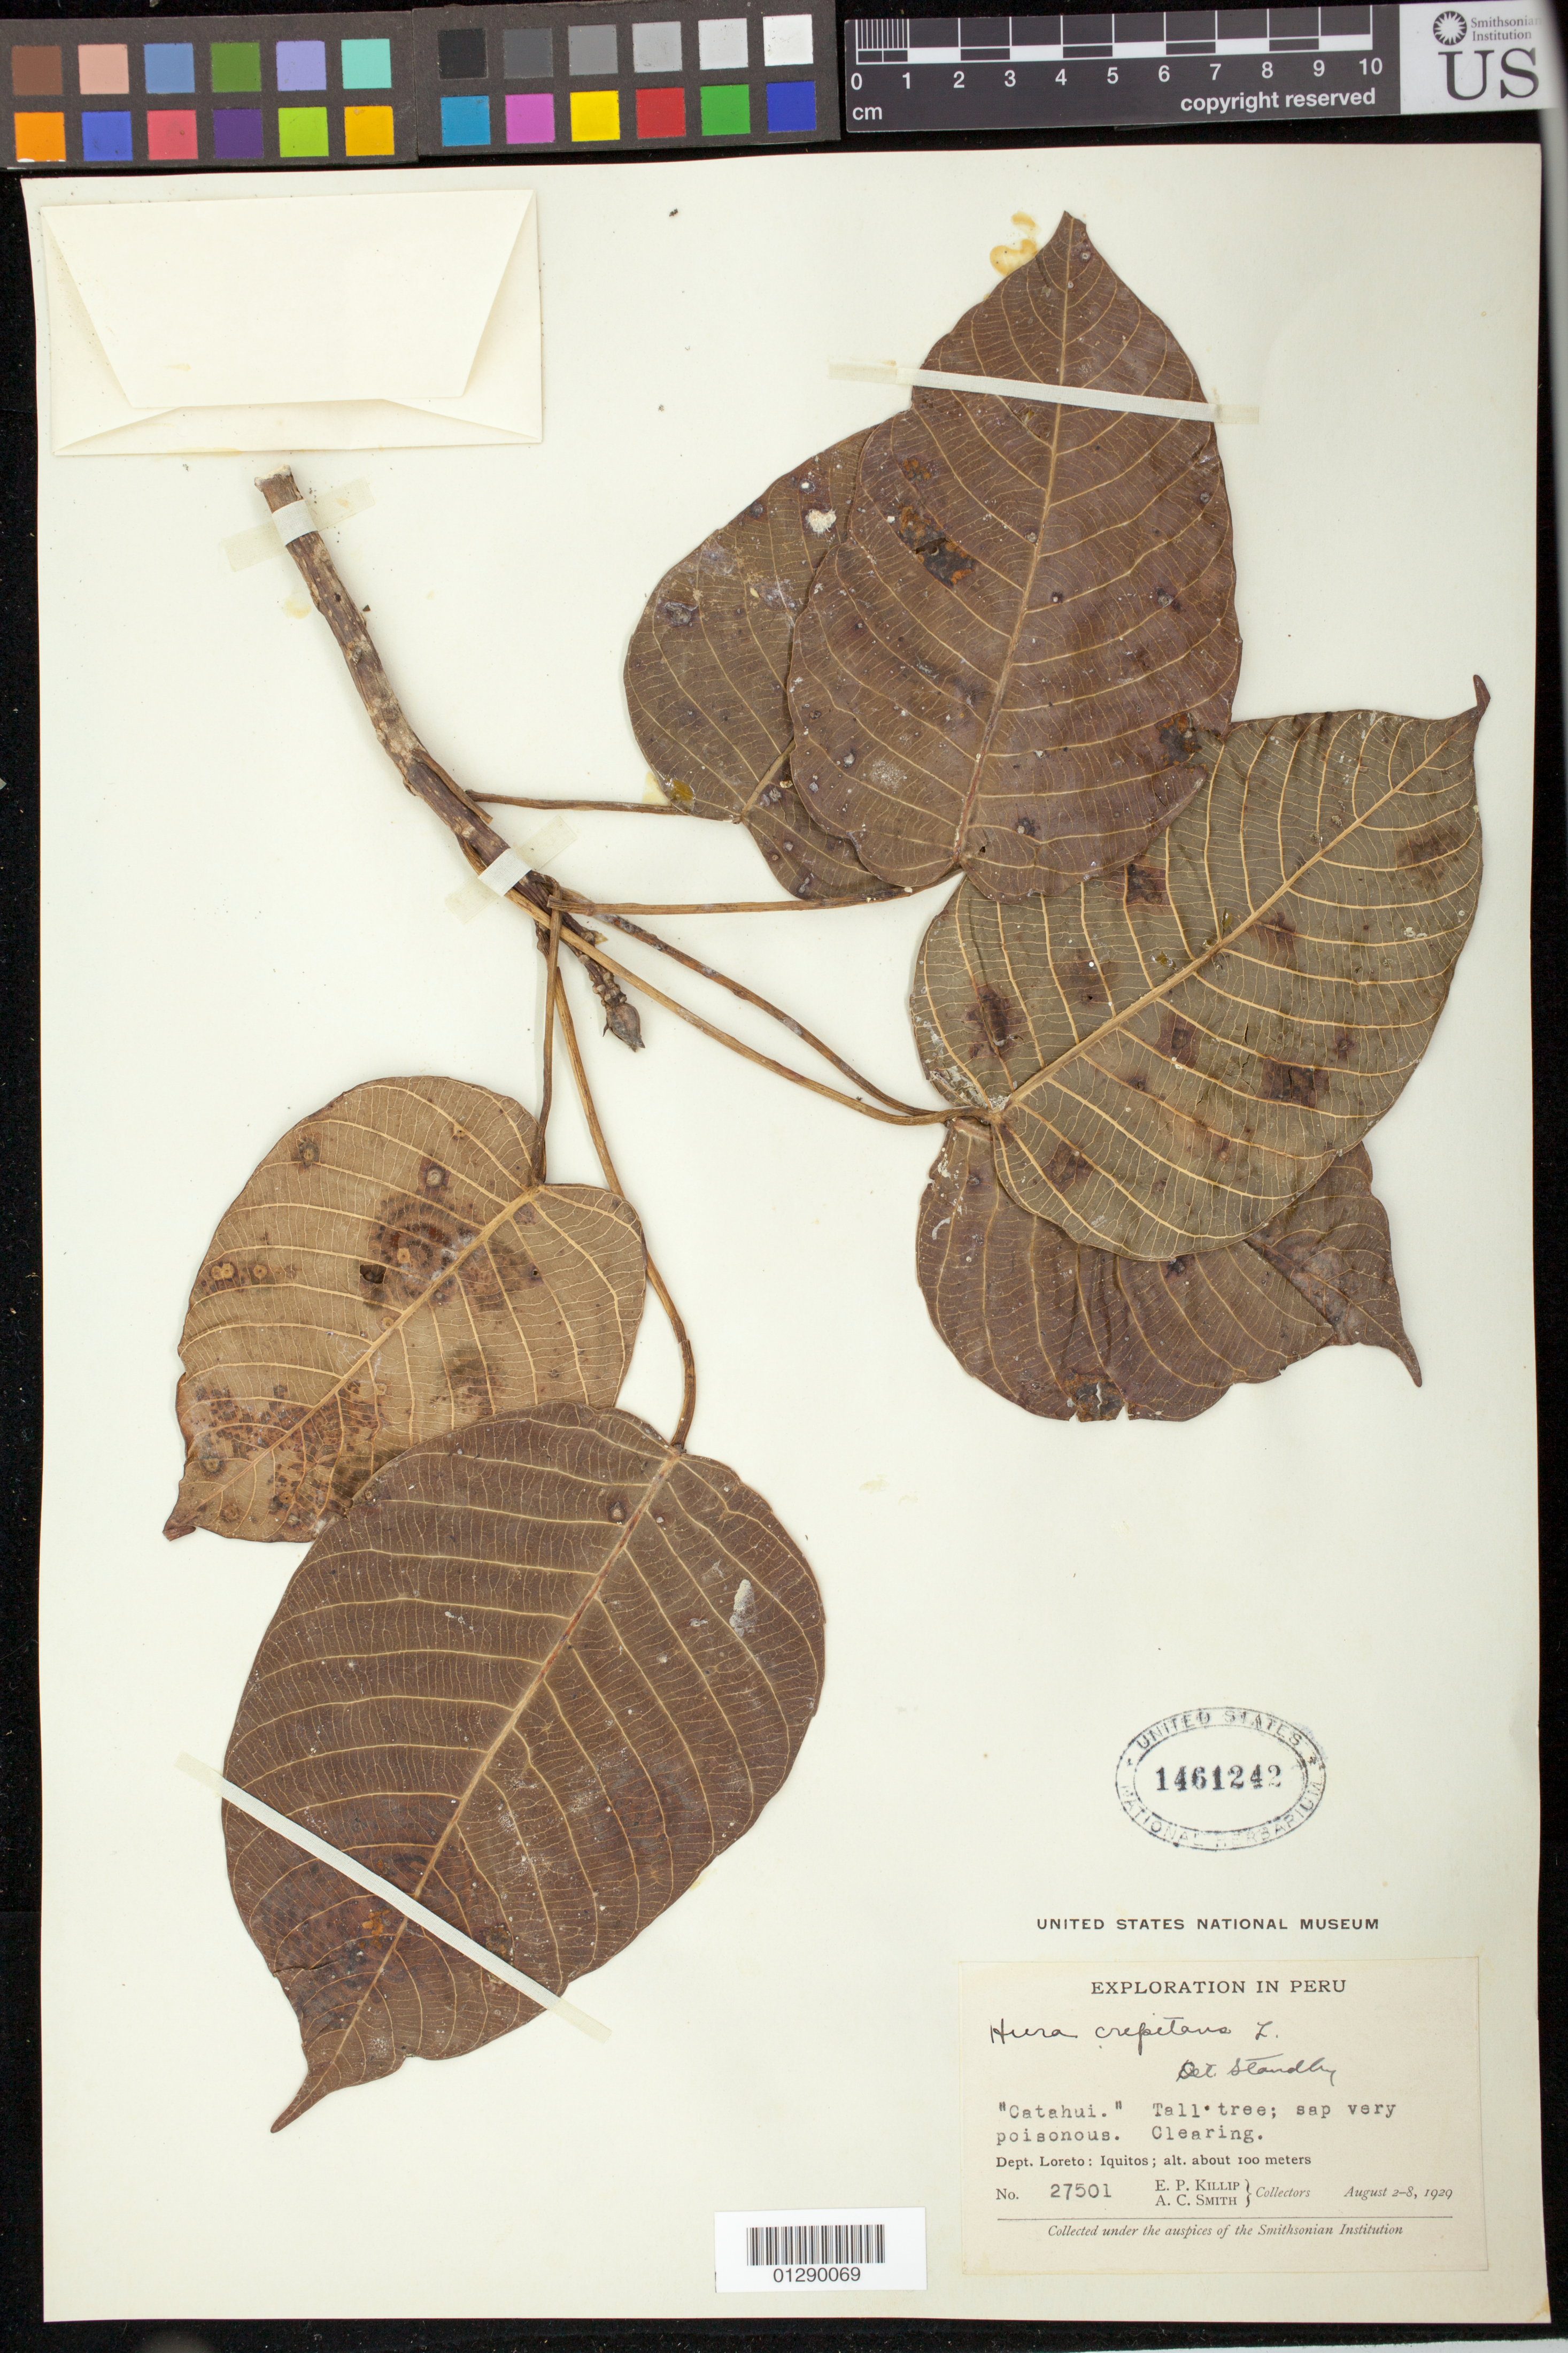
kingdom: Plantae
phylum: Tracheophyta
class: Magnoliopsida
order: Malpighiales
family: Euphorbiaceae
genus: Hura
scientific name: Hura crepitans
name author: L.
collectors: E. P. Killip & A. C. Smith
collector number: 27501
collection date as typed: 02 Aug 1929 to 08 Aug 1929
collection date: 1929-08-02/1929-08-08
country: Peru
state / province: Loreto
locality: Iquitos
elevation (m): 100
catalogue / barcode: US 1461242